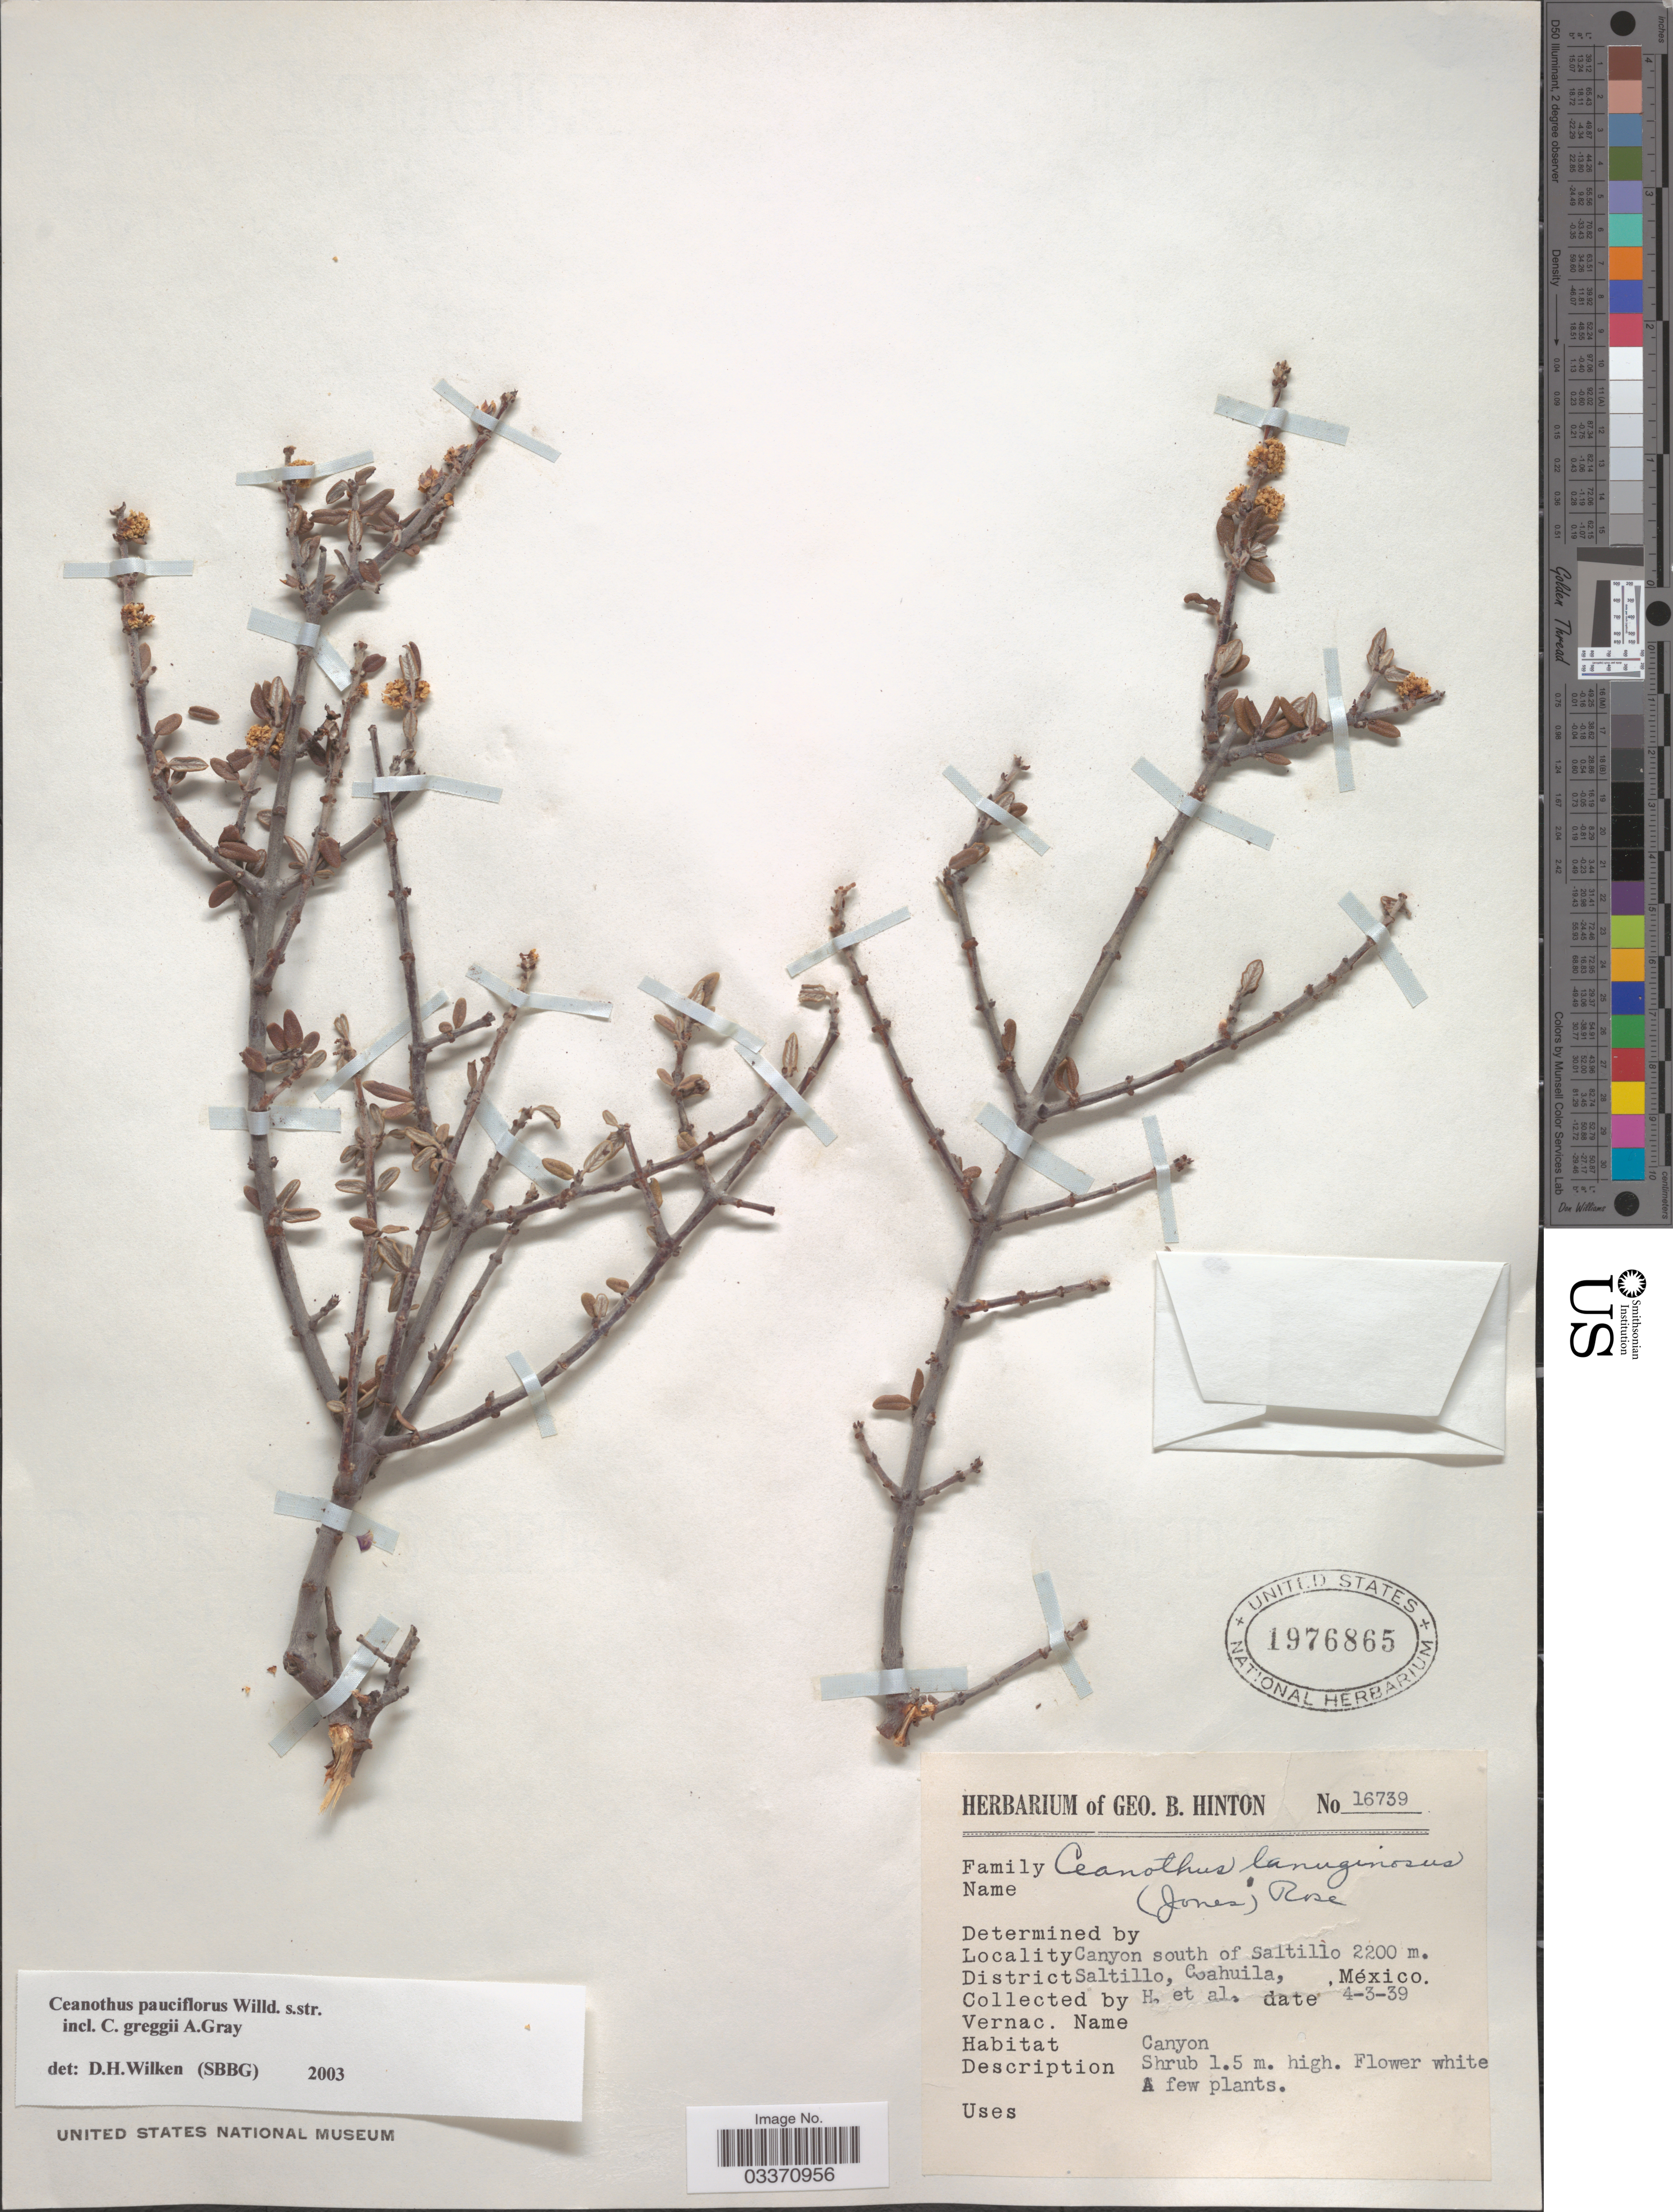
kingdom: Plantae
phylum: Tracheophyta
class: Magnoliopsida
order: Rosales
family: Rhamnaceae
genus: Ceanothus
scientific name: Ceanothus pauciflorus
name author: DC.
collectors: G. B. Hinton & et al.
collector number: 16739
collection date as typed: Transcribed d/m/y: 4/3/39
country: Mexico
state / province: Coahuila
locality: Canyon south of Saltillo. District Saltillo. Canyon.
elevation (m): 2200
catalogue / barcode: US 1976865